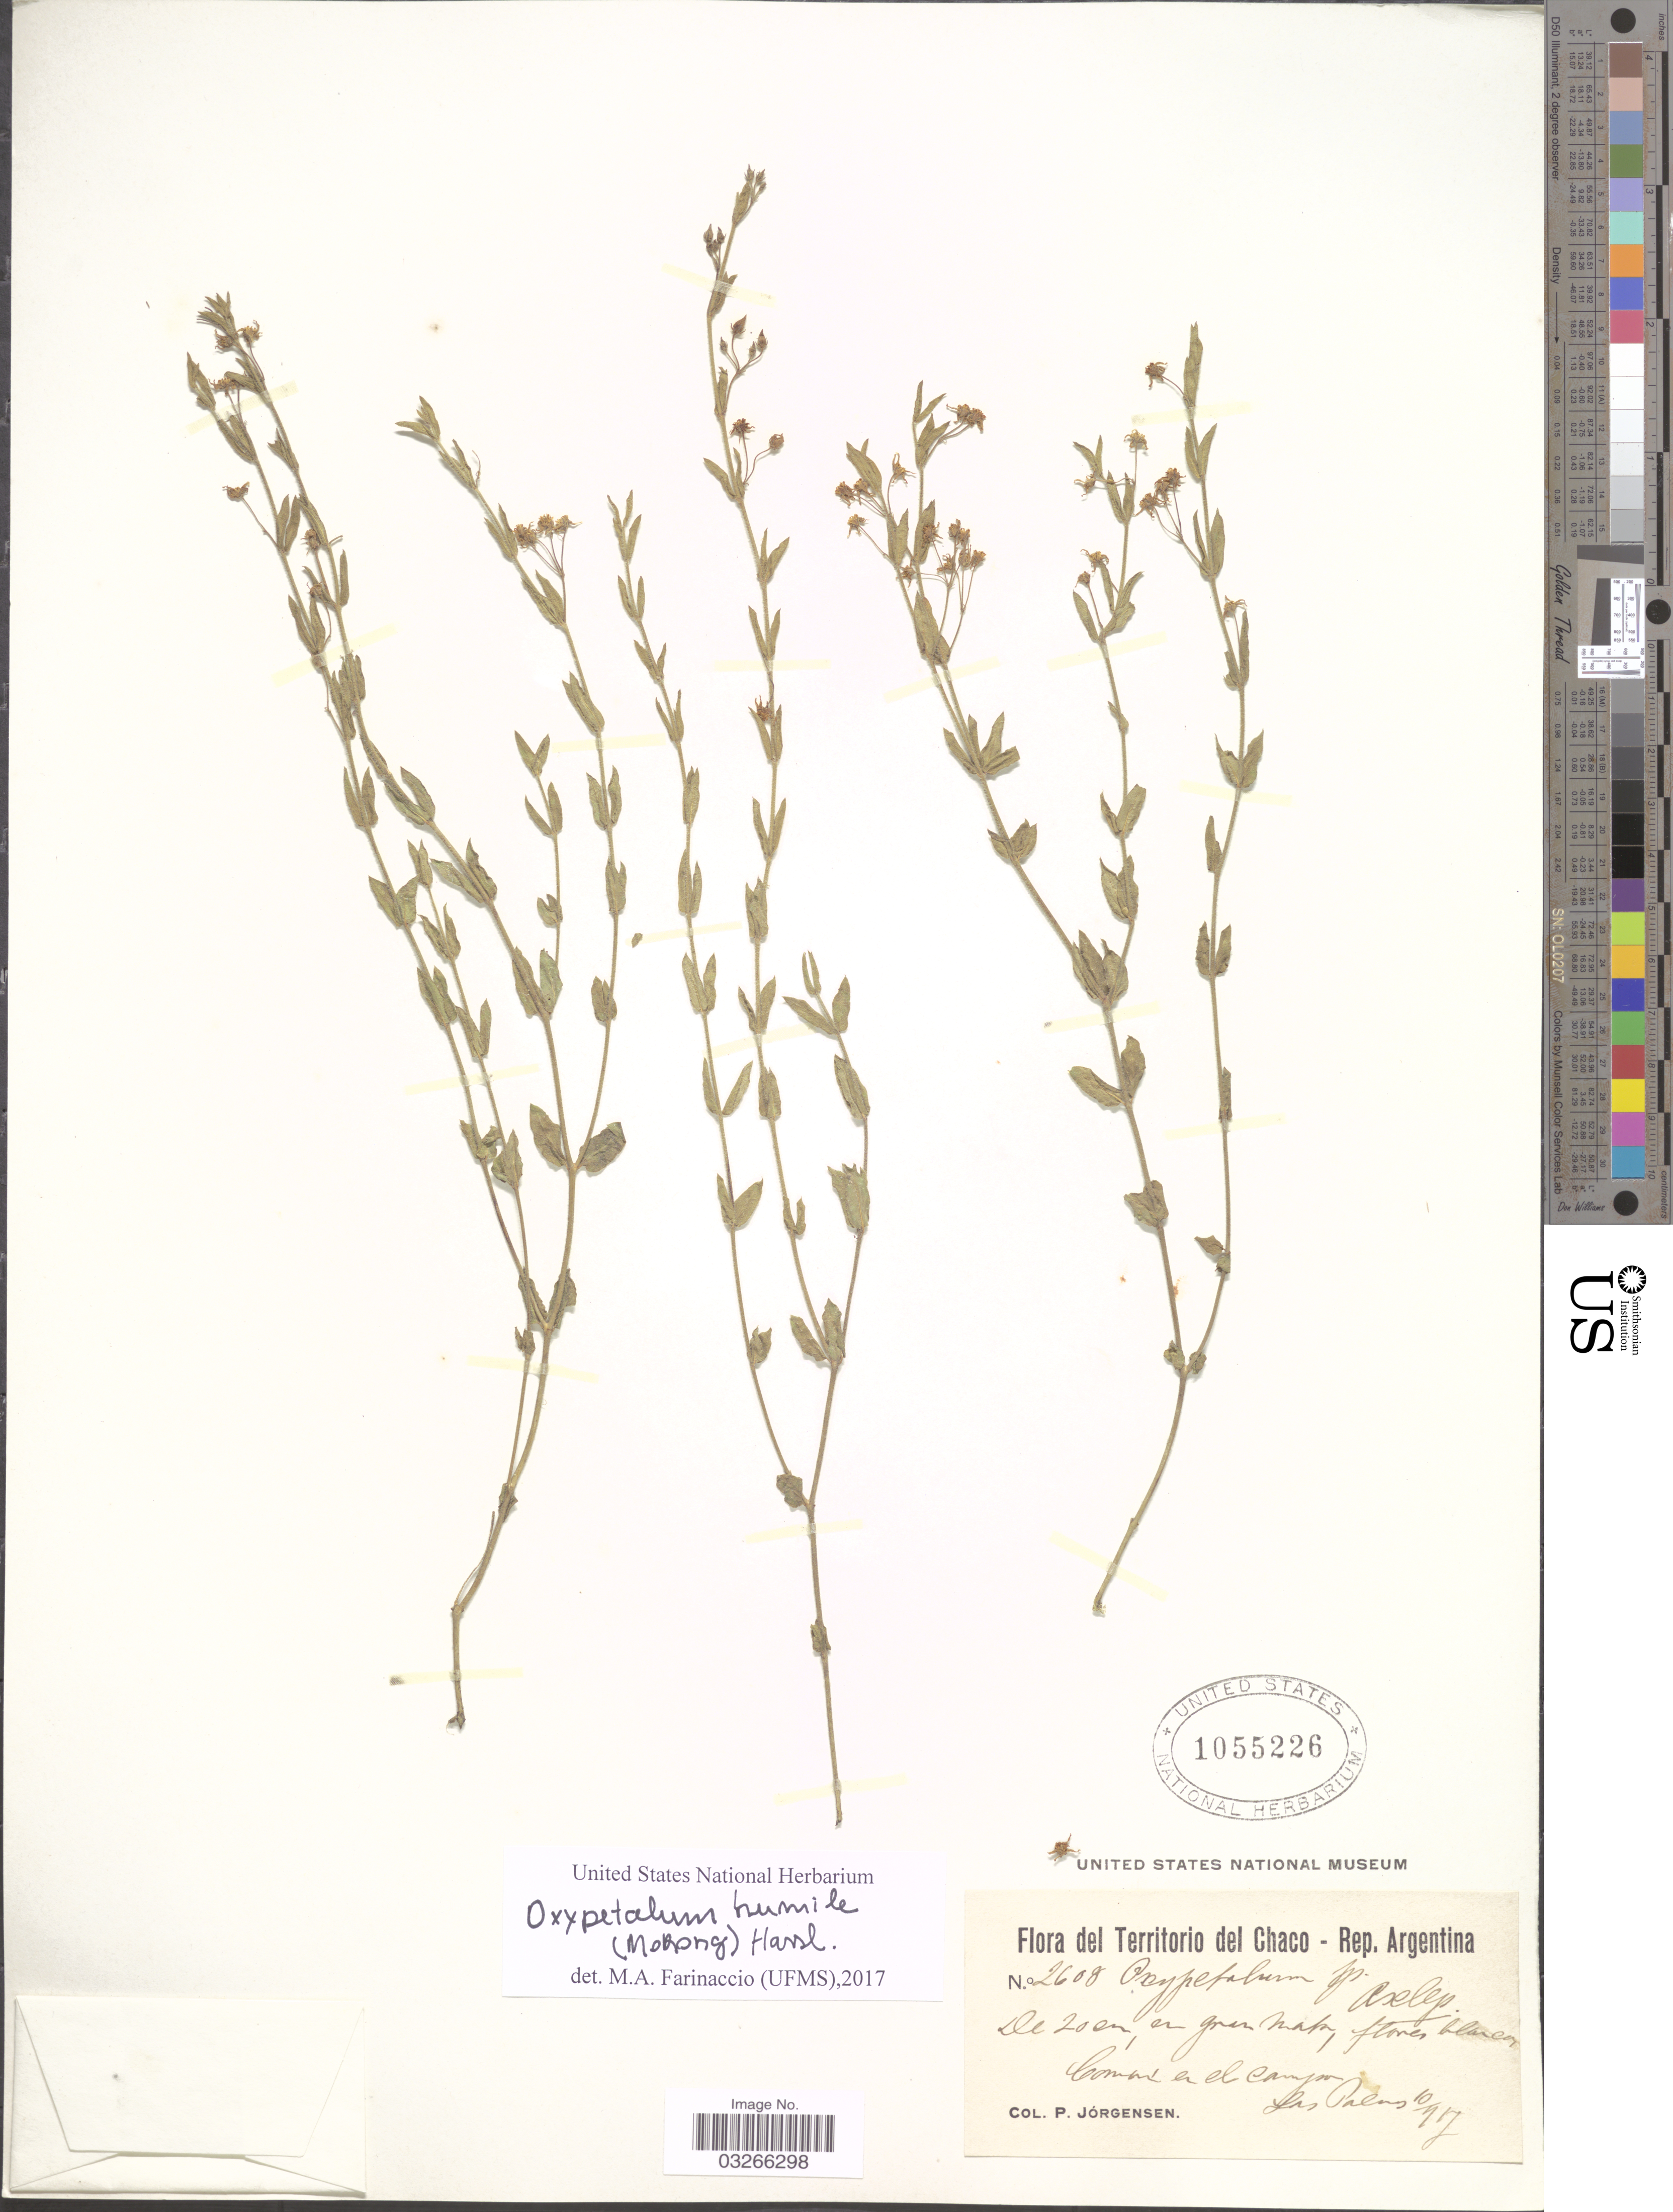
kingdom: Plantae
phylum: Tracheophyta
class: Magnoliopsida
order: Gentianales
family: Apocynaceae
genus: Oxypetalum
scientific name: Oxypetalum humile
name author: (Morong) Hassl.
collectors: P. Jörgensen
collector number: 2608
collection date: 1917-10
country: Argentina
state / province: Chaco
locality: Territorio del Chaco - Rep. Argentina, Común en el campo, Las Palmas.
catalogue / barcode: US 1055226